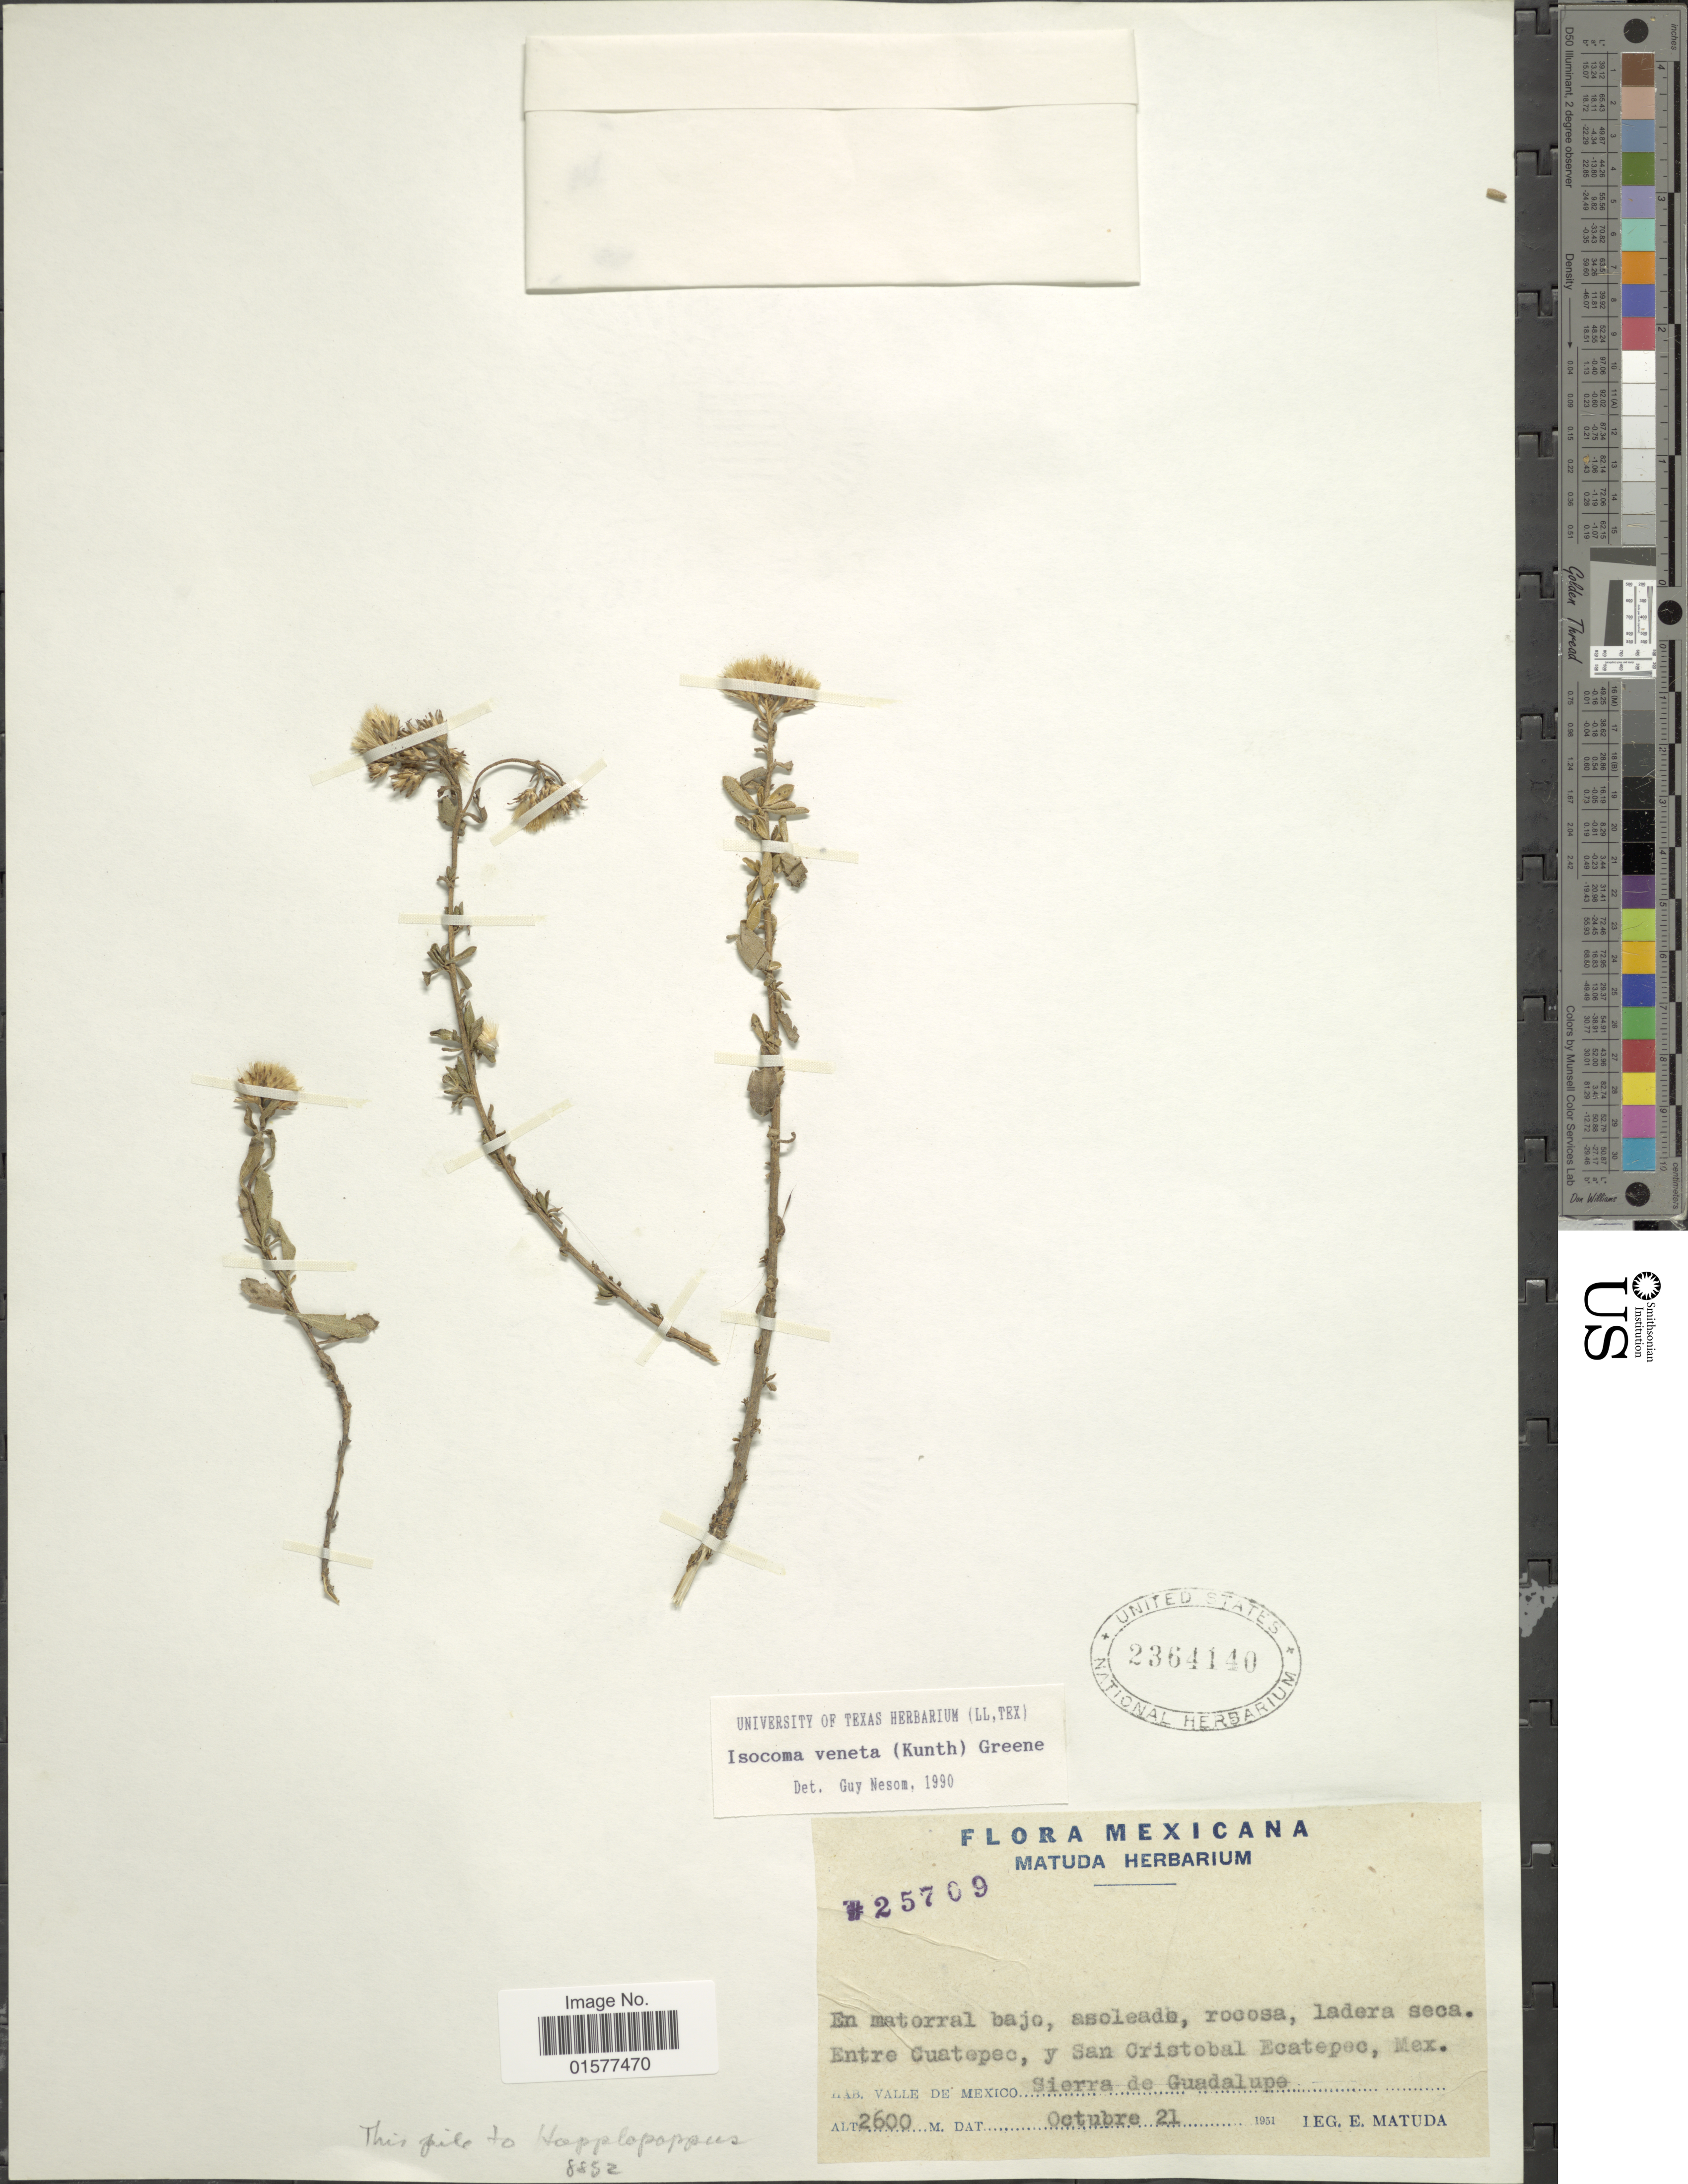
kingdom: Plantae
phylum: Tracheophyta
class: Magnoliopsida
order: Asterales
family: Asteraceae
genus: Isocoma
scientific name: Isocoma veneta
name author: (Kunth) Greene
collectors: E. Matuda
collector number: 25709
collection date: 1951-10-21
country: Mexico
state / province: Baja California Sur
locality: Valle de Mexico, Sierra de Guadalupe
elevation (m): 2600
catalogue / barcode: US 2364140